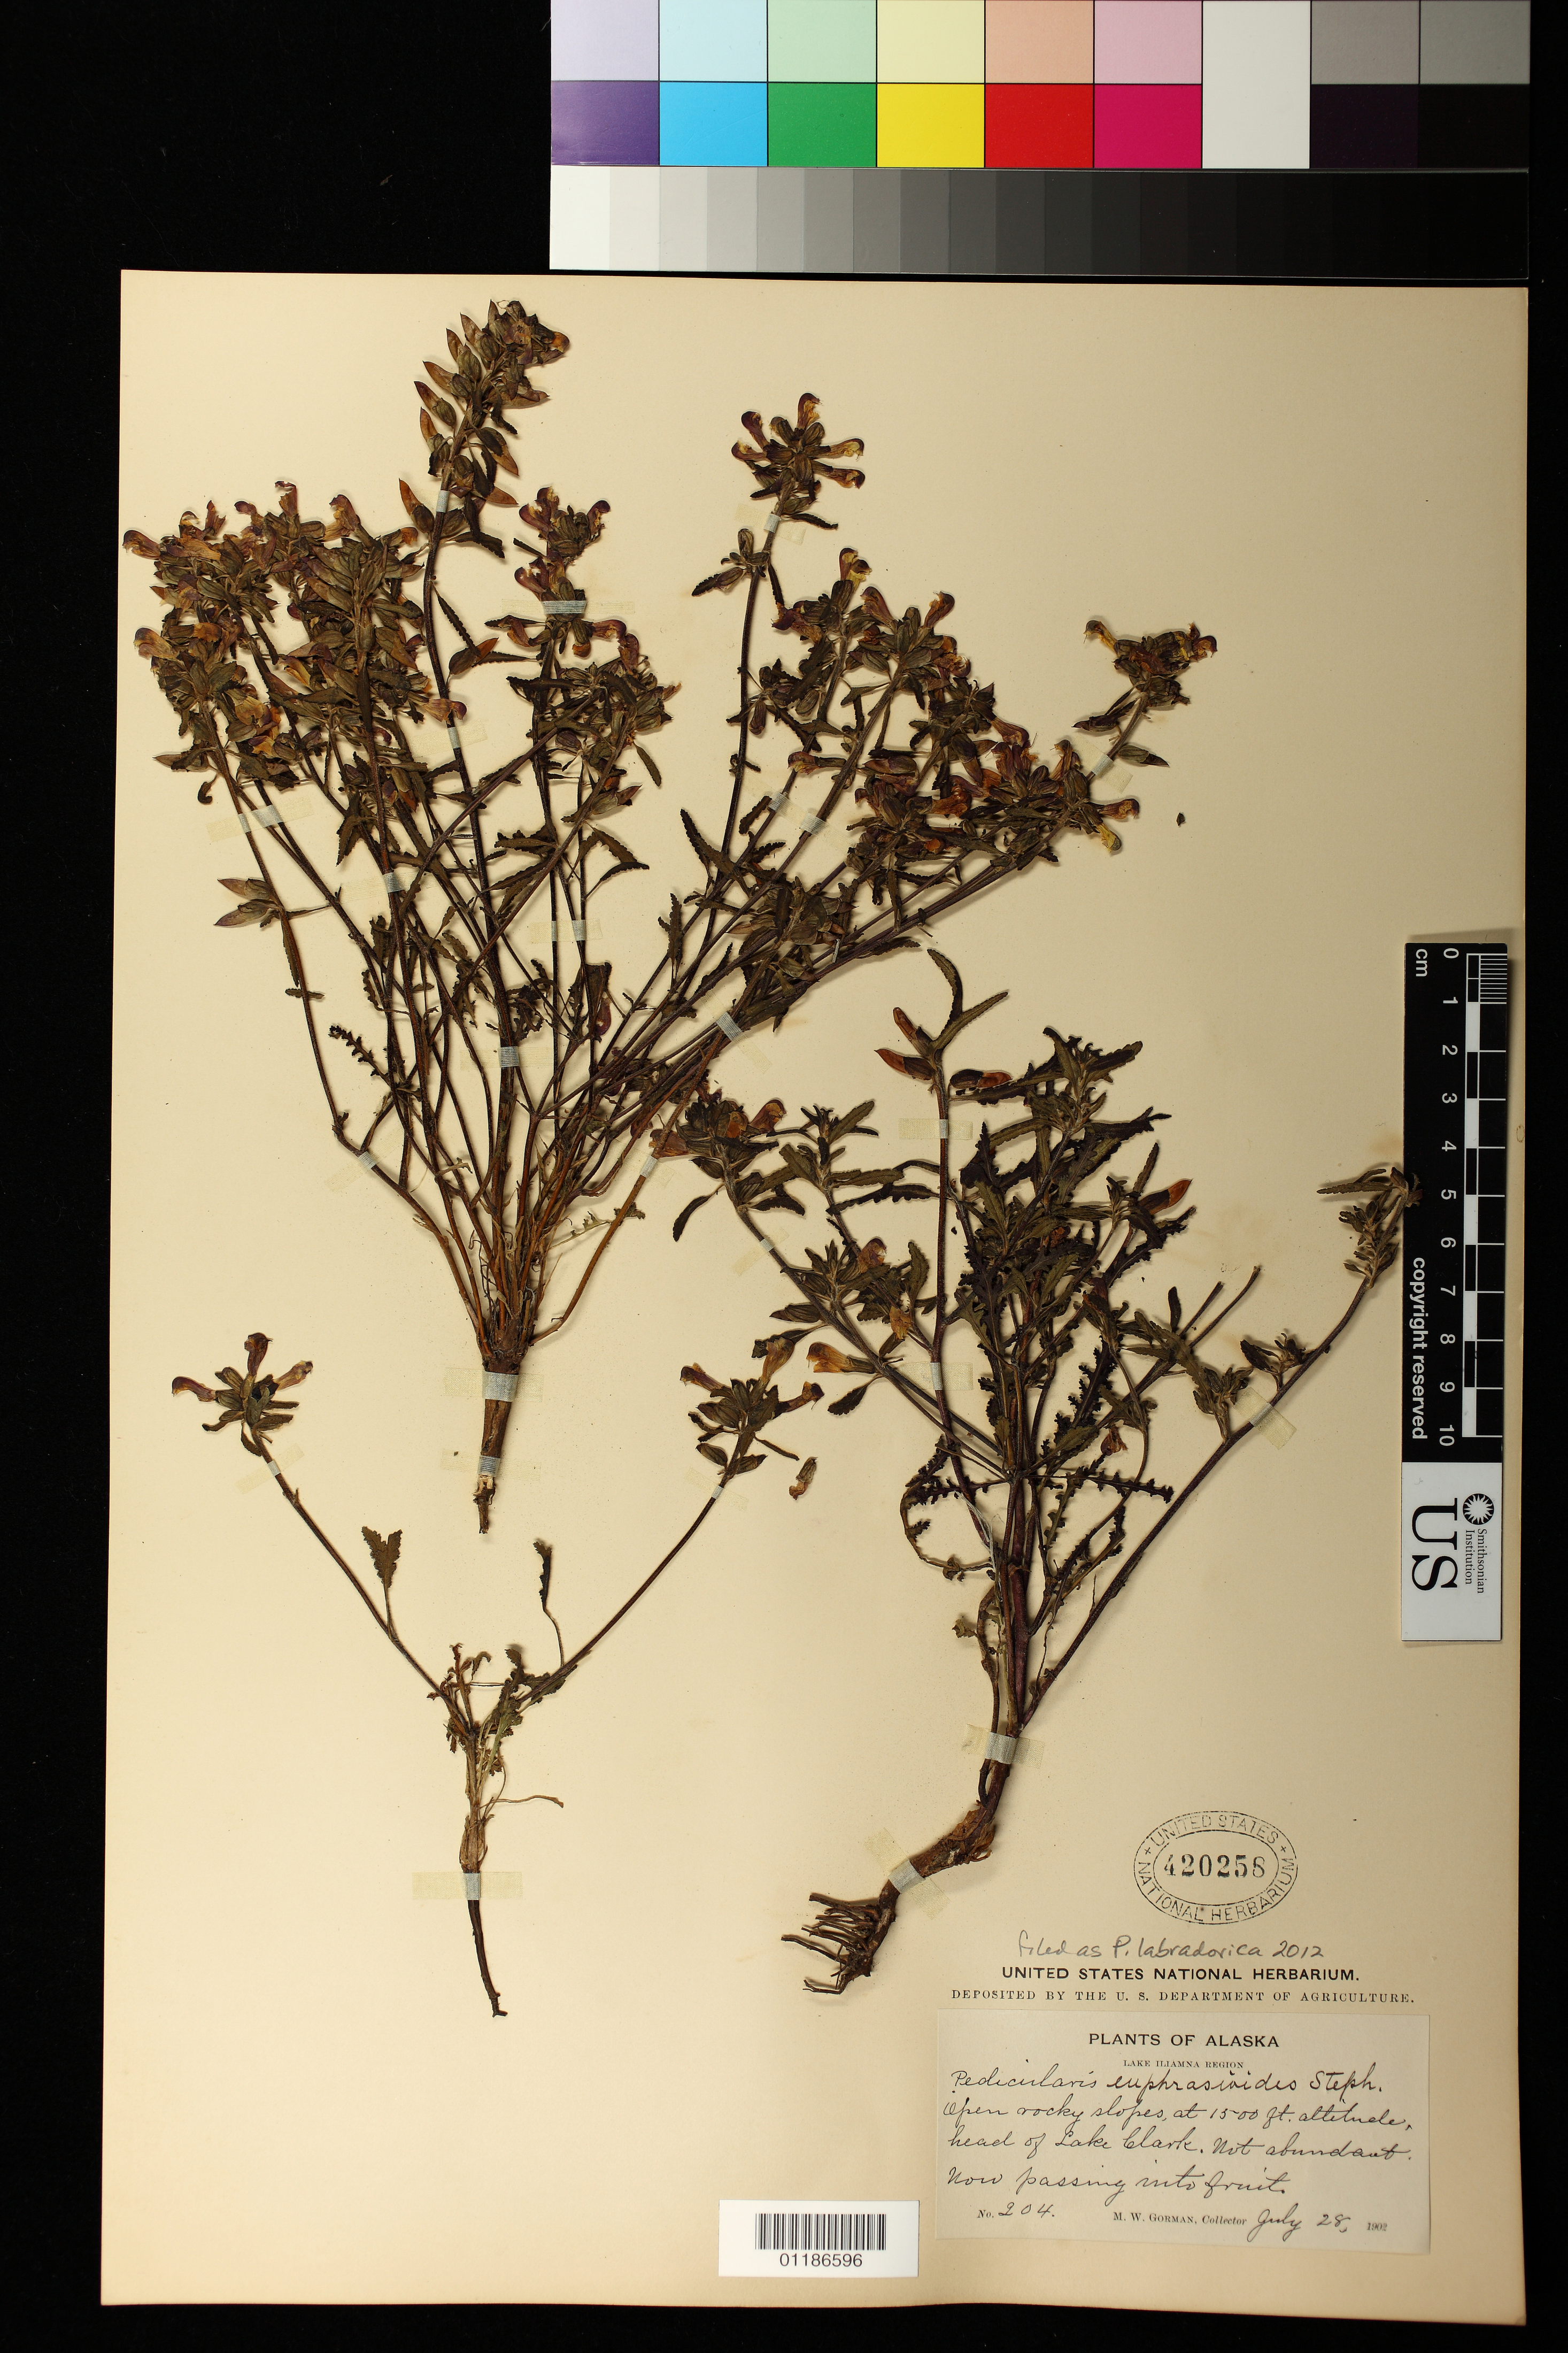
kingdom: Plantae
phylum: Tracheophyta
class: Magnoliopsida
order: Lamiales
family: Orobanchaceae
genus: Pedicularis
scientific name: Pedicularis labradorica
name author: Wirsing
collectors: M. W. Gorman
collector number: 204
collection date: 1902-07-28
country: United States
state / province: Alaska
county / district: Lake and Peninsula Borough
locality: Open rocky slopes, at 1500 ft. altitude, head of Lake Clark.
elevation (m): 457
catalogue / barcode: US 420258